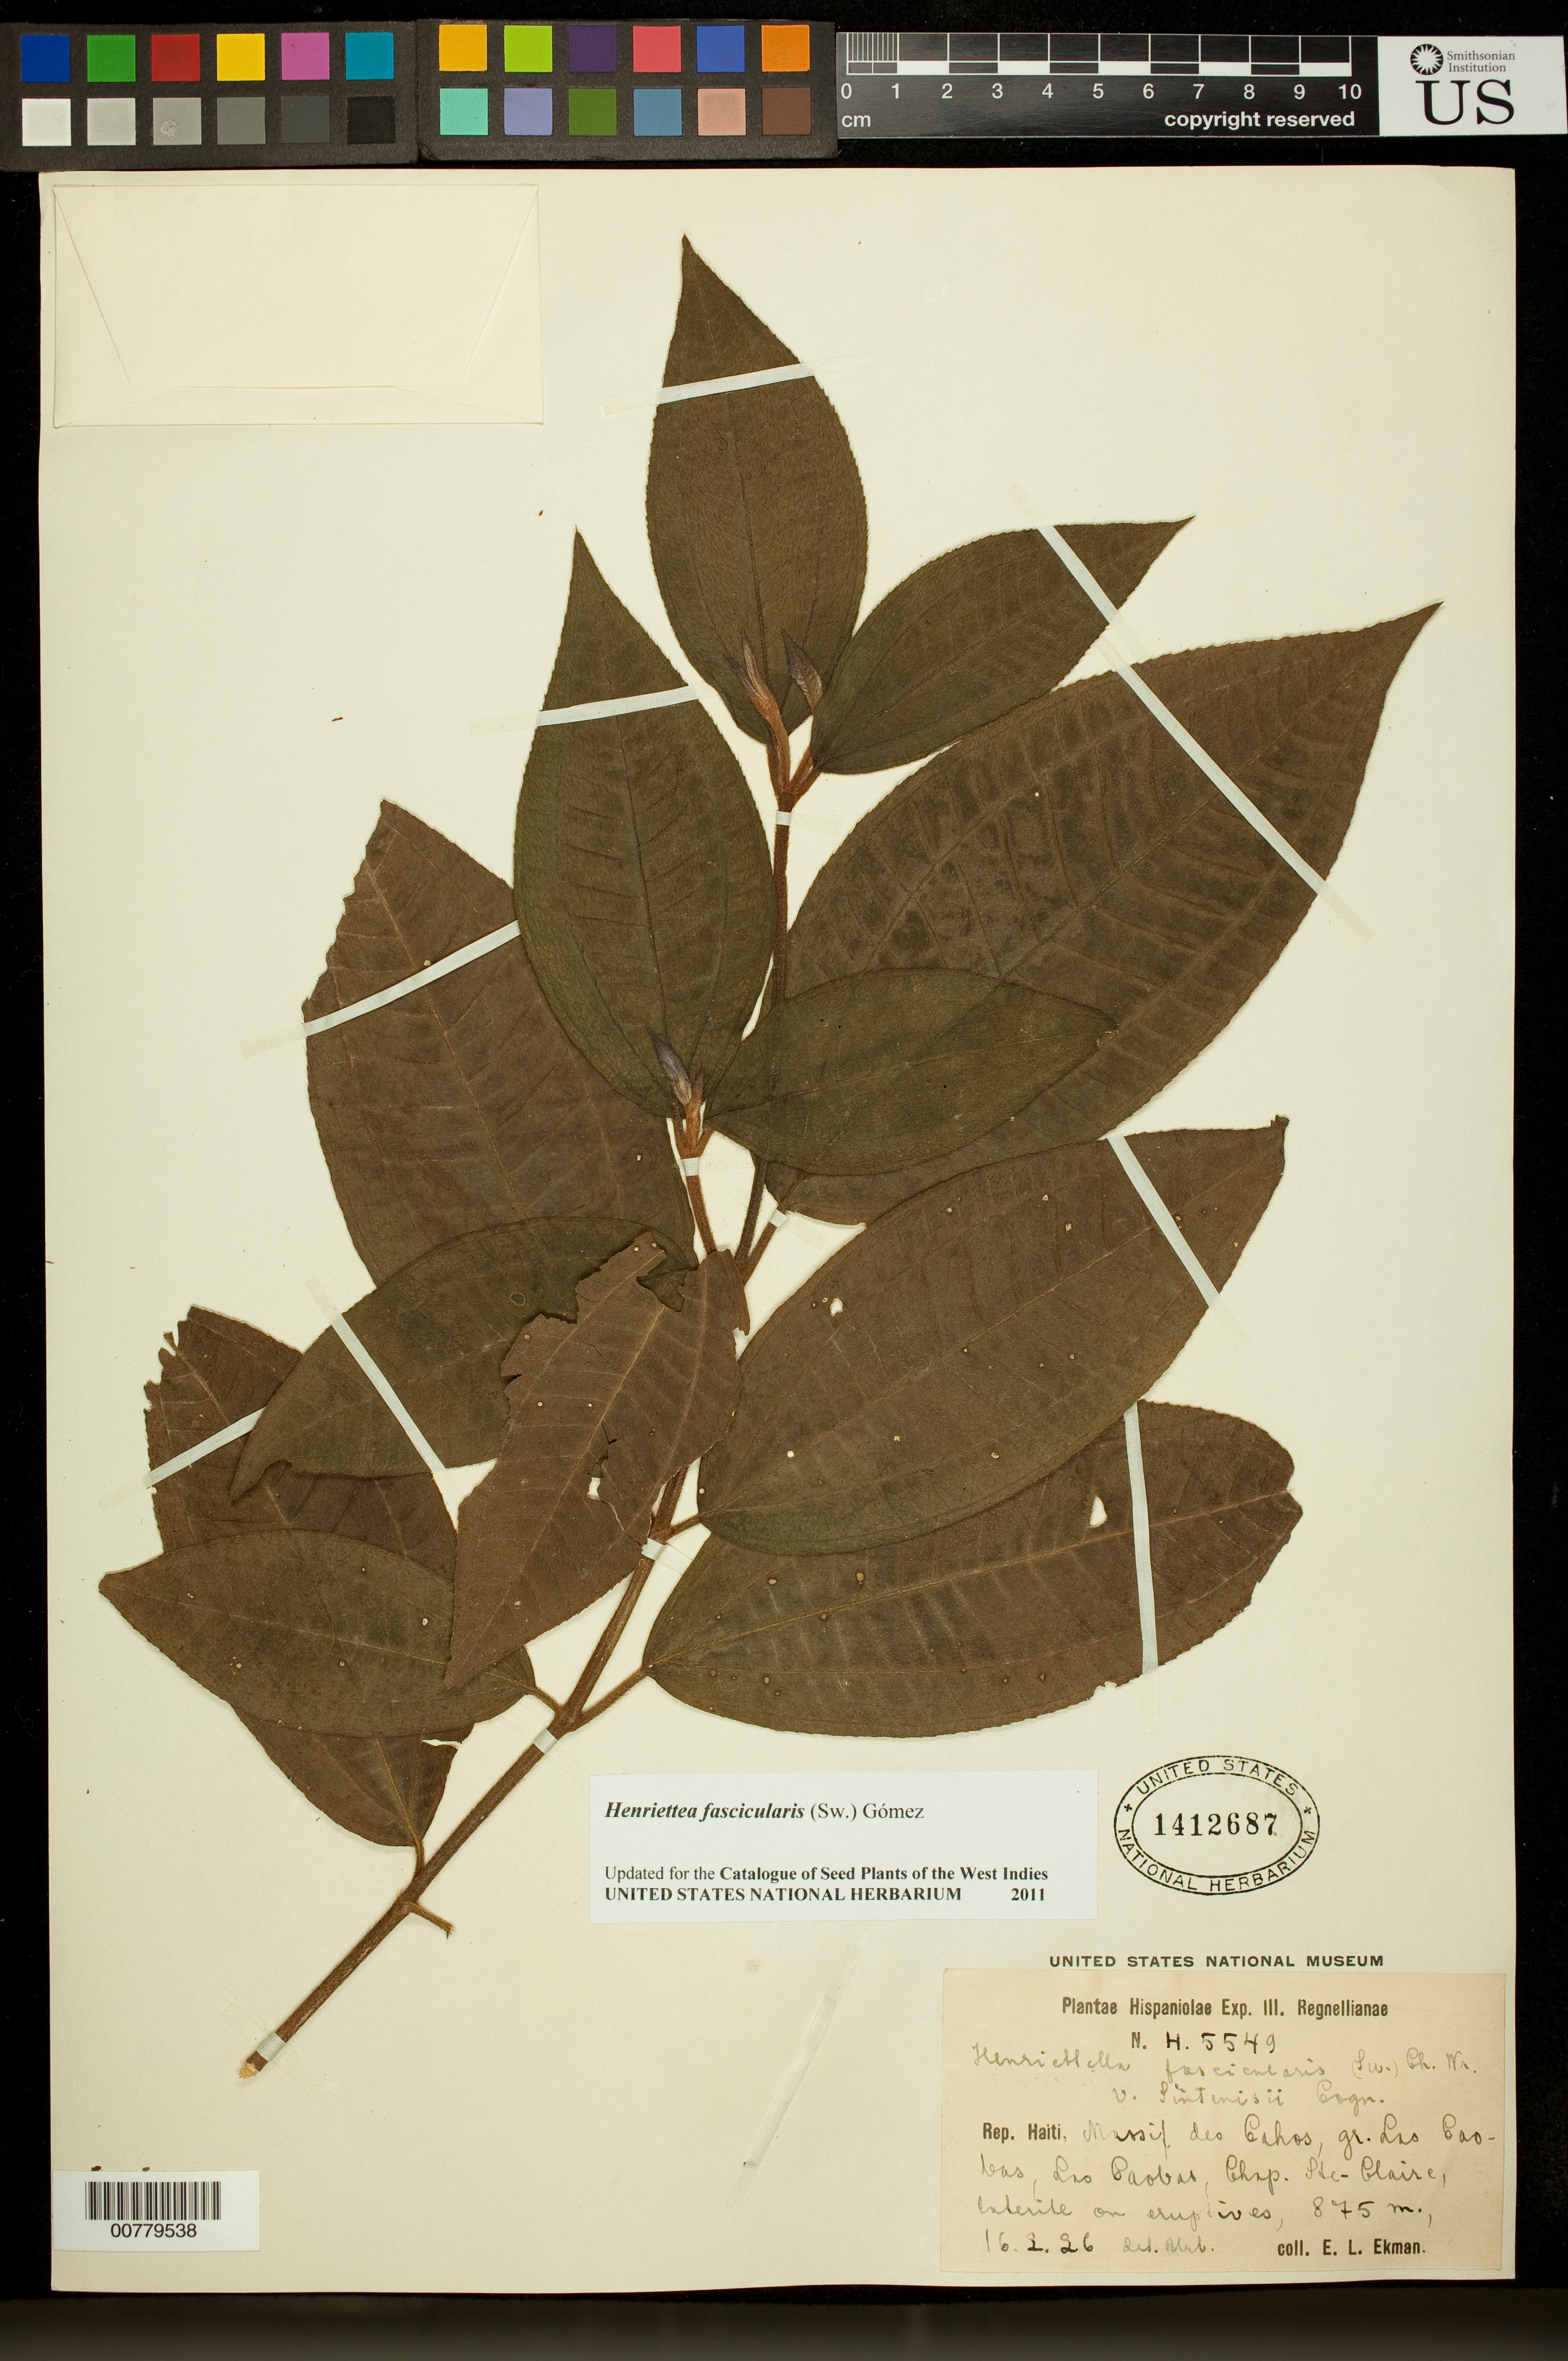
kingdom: Plantae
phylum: Tracheophyta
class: Magnoliopsida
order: Myrtales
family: Melastomataceae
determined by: Carmenate, W.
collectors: E. L. Ekman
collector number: H 5549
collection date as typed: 16 Feb 1926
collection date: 1926-02-16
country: Haiti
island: Hispaniola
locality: Massif des Cahos, gr. Las Caobas, Las Caobas, Chap. Ste-Claire.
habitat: Lateritic on eruptives.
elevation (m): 875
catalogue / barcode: US 1412687